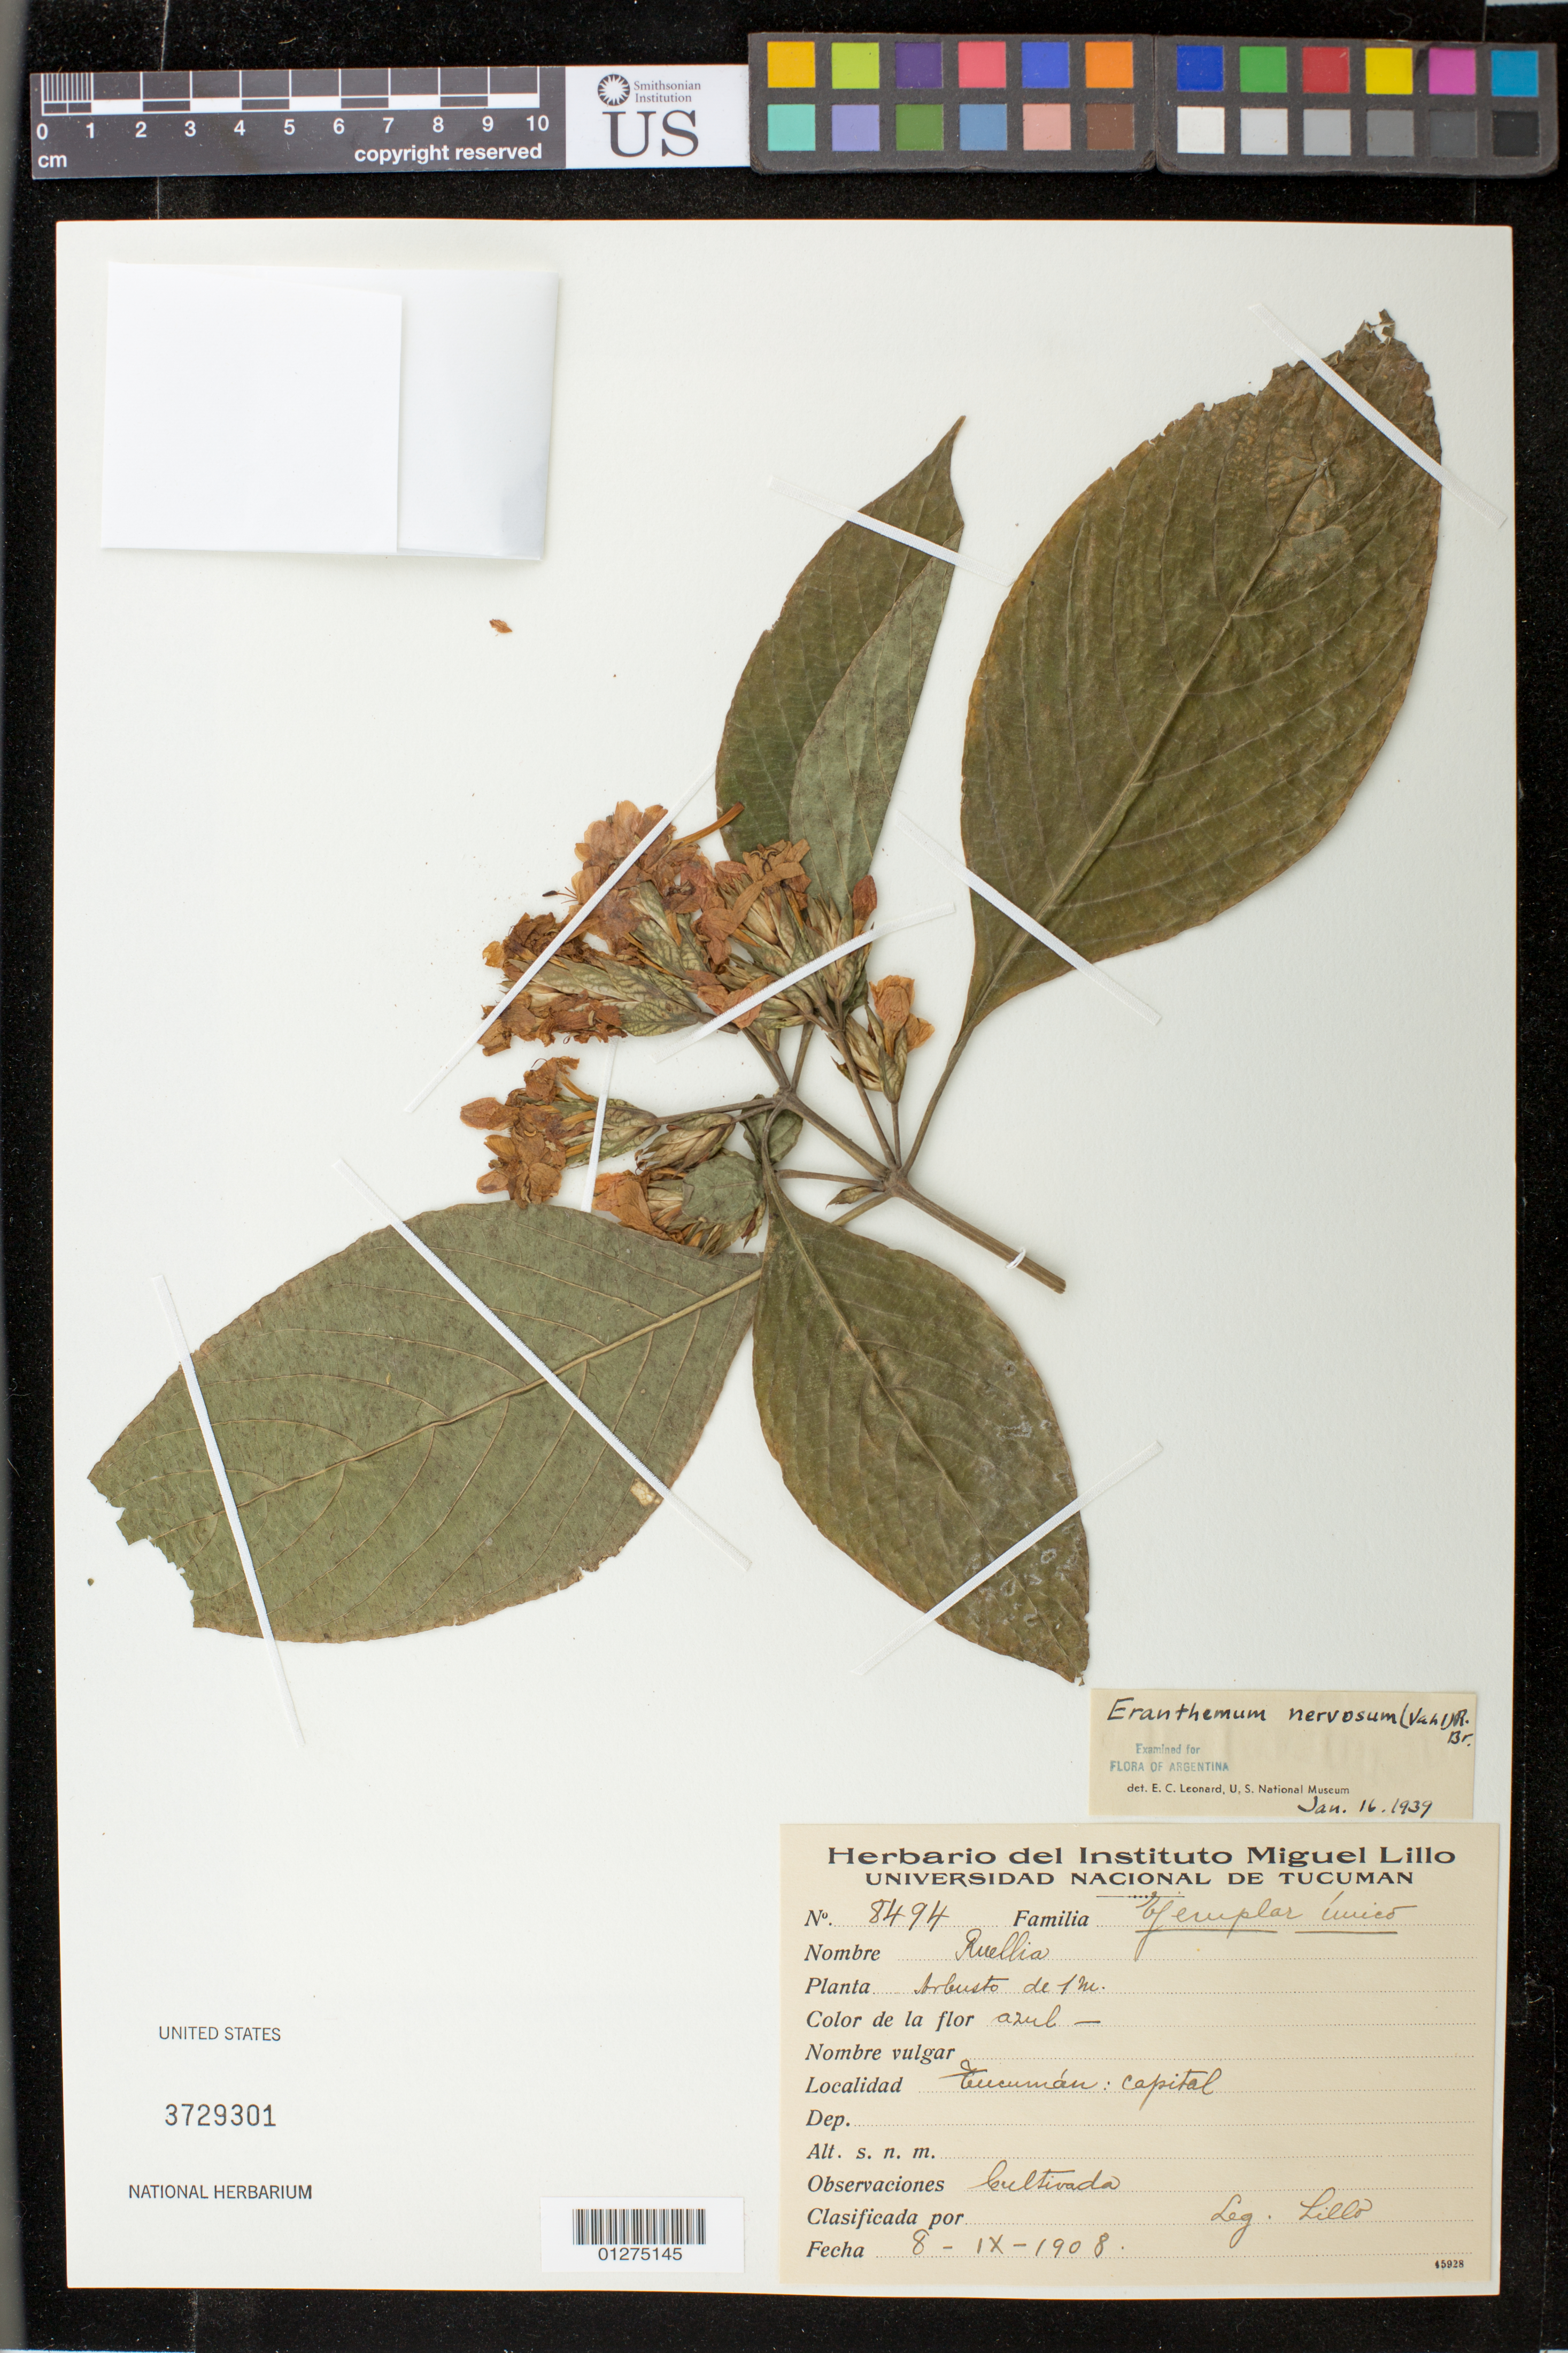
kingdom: Plantae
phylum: Tracheophyta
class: Magnoliopsida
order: Lamiales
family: Acanthaceae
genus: Eranthemum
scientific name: Eranthemum pulchellum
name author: Andrews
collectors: -. Lillo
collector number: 8494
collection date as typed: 8-IX-1908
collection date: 1908-09-08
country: Argentina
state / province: Tucuman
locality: Tucuman, Capital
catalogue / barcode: US 3729301